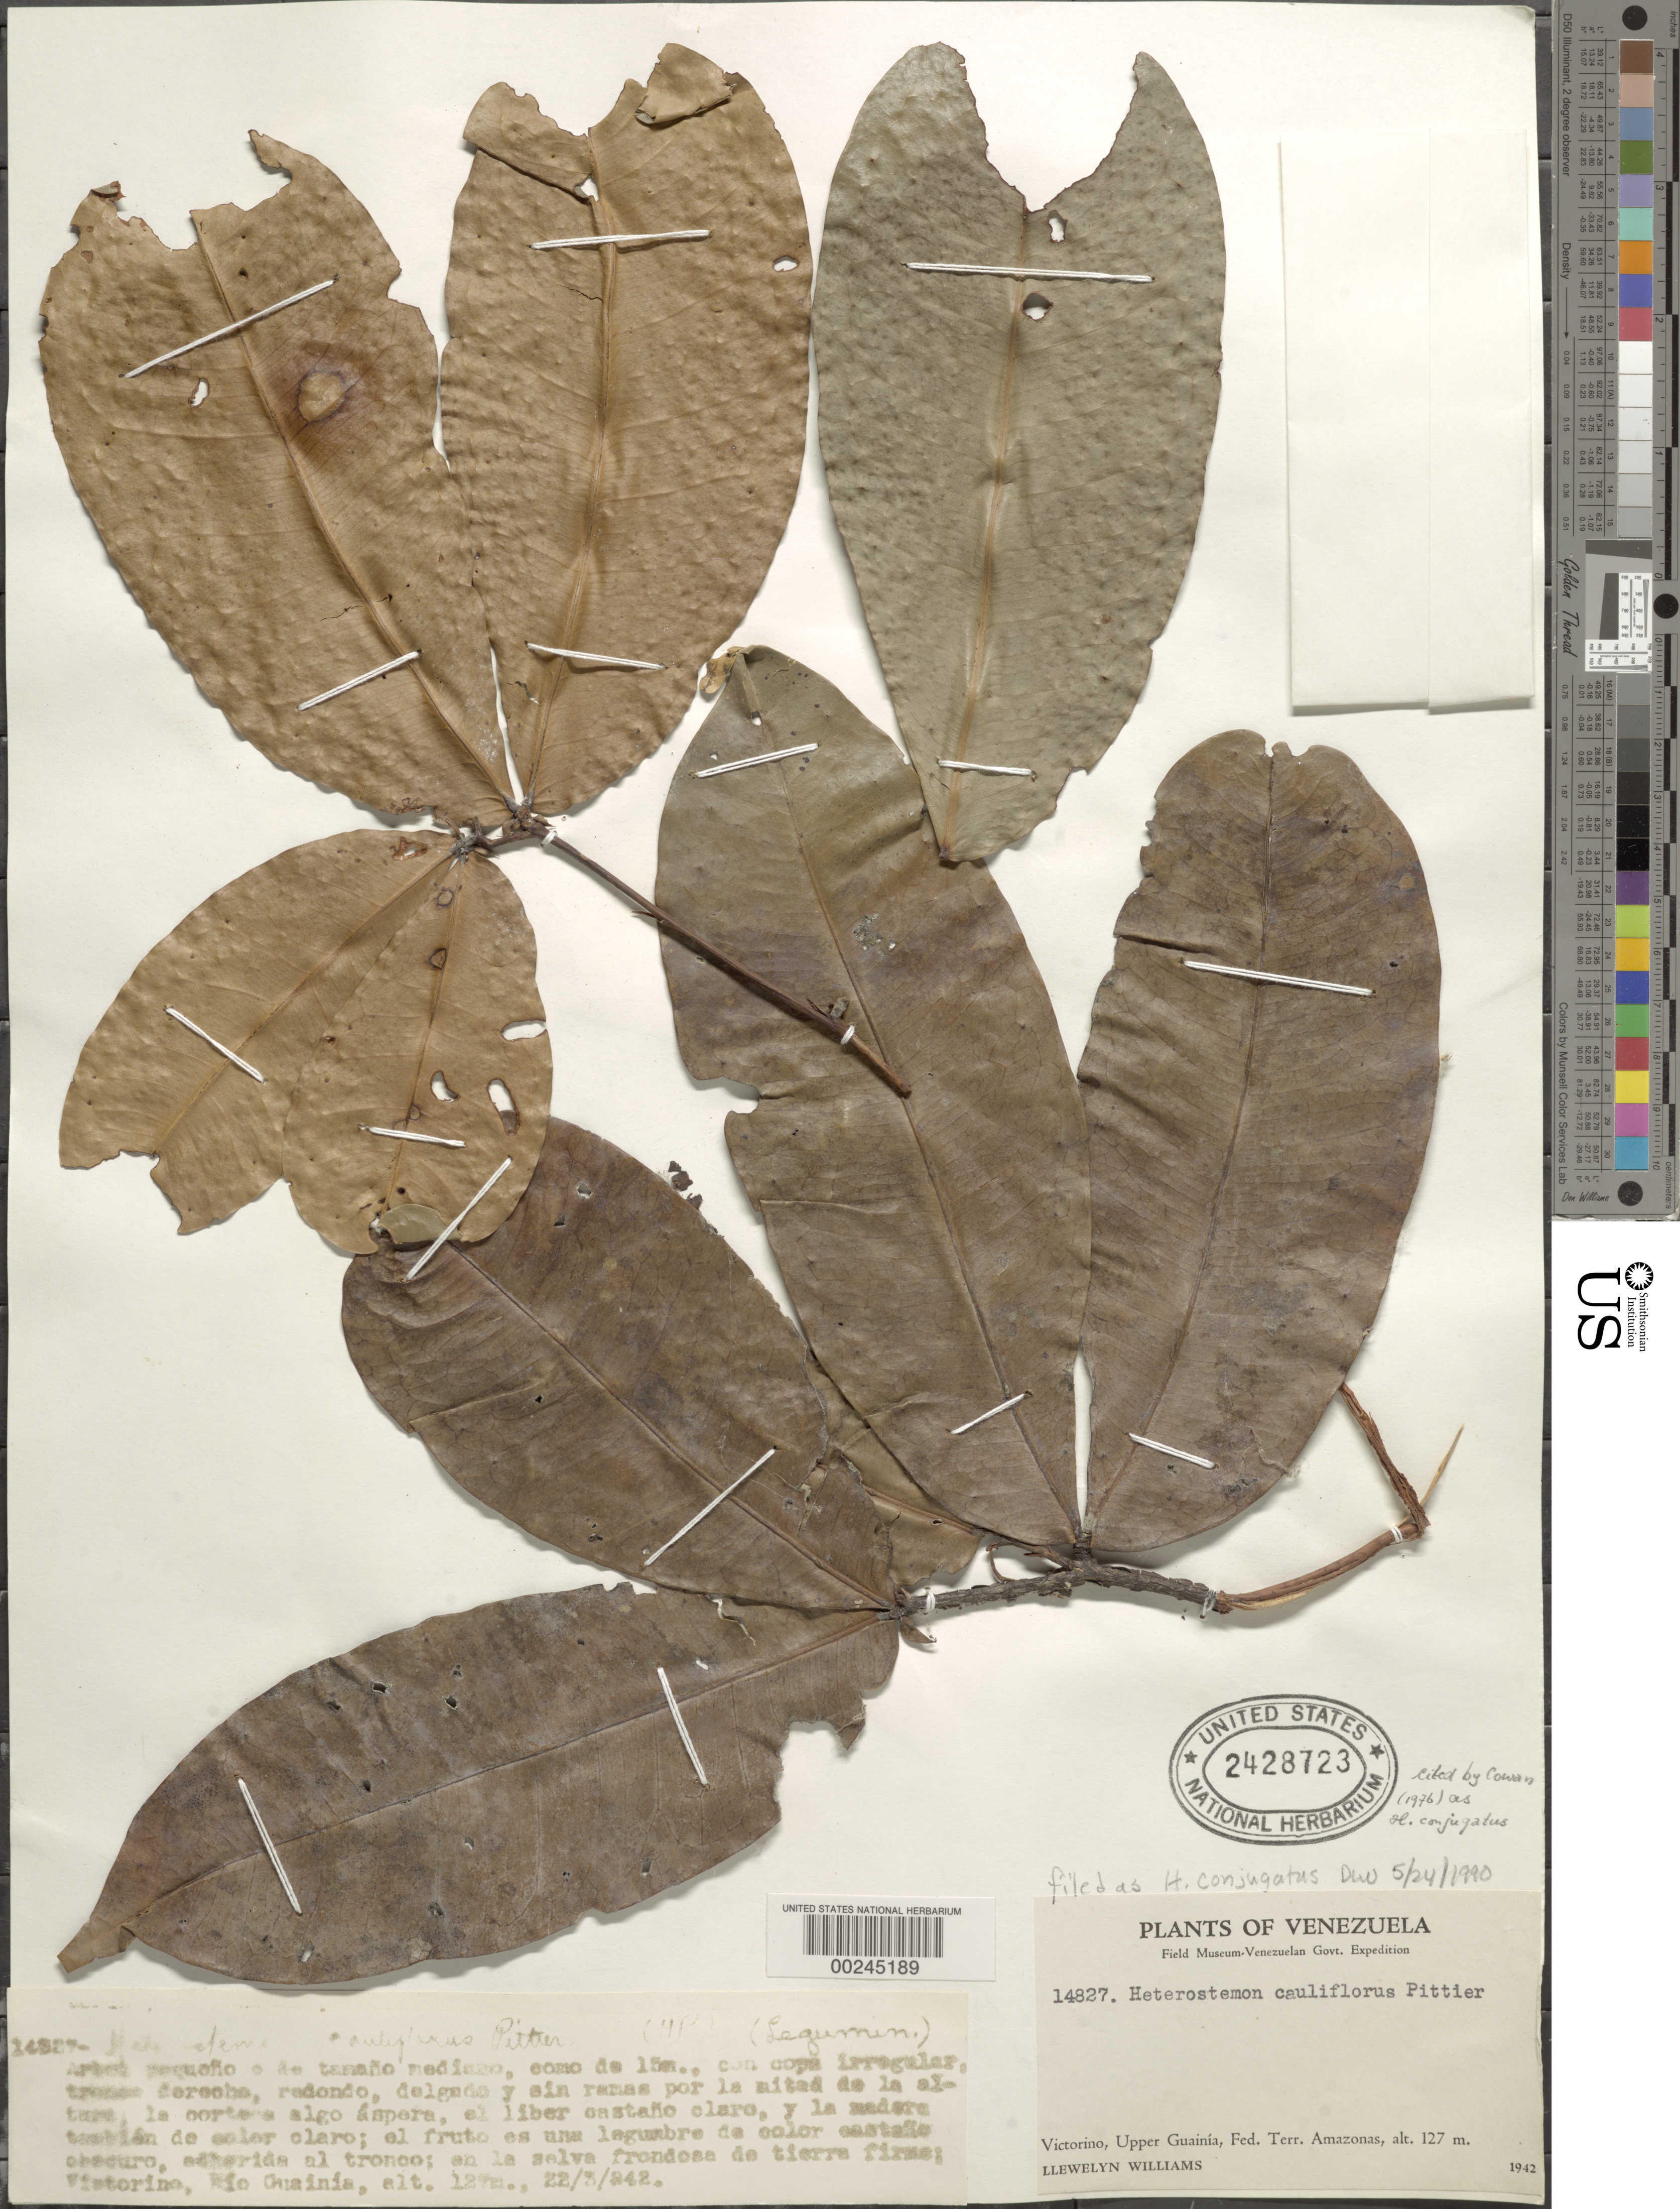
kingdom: Plantae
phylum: Tracheophyta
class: Magnoliopsida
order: Fabales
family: Fabaceae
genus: Heterostemon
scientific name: Heterostemon conjugatus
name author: Spruce ex Benth.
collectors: Ll. Williams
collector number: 14827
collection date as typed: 22 Mar 1942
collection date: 1942-03-22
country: Venezuela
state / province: Amazonas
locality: Victorino, upper guainia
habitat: Forest on terra firma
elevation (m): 127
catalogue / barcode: US 2428723